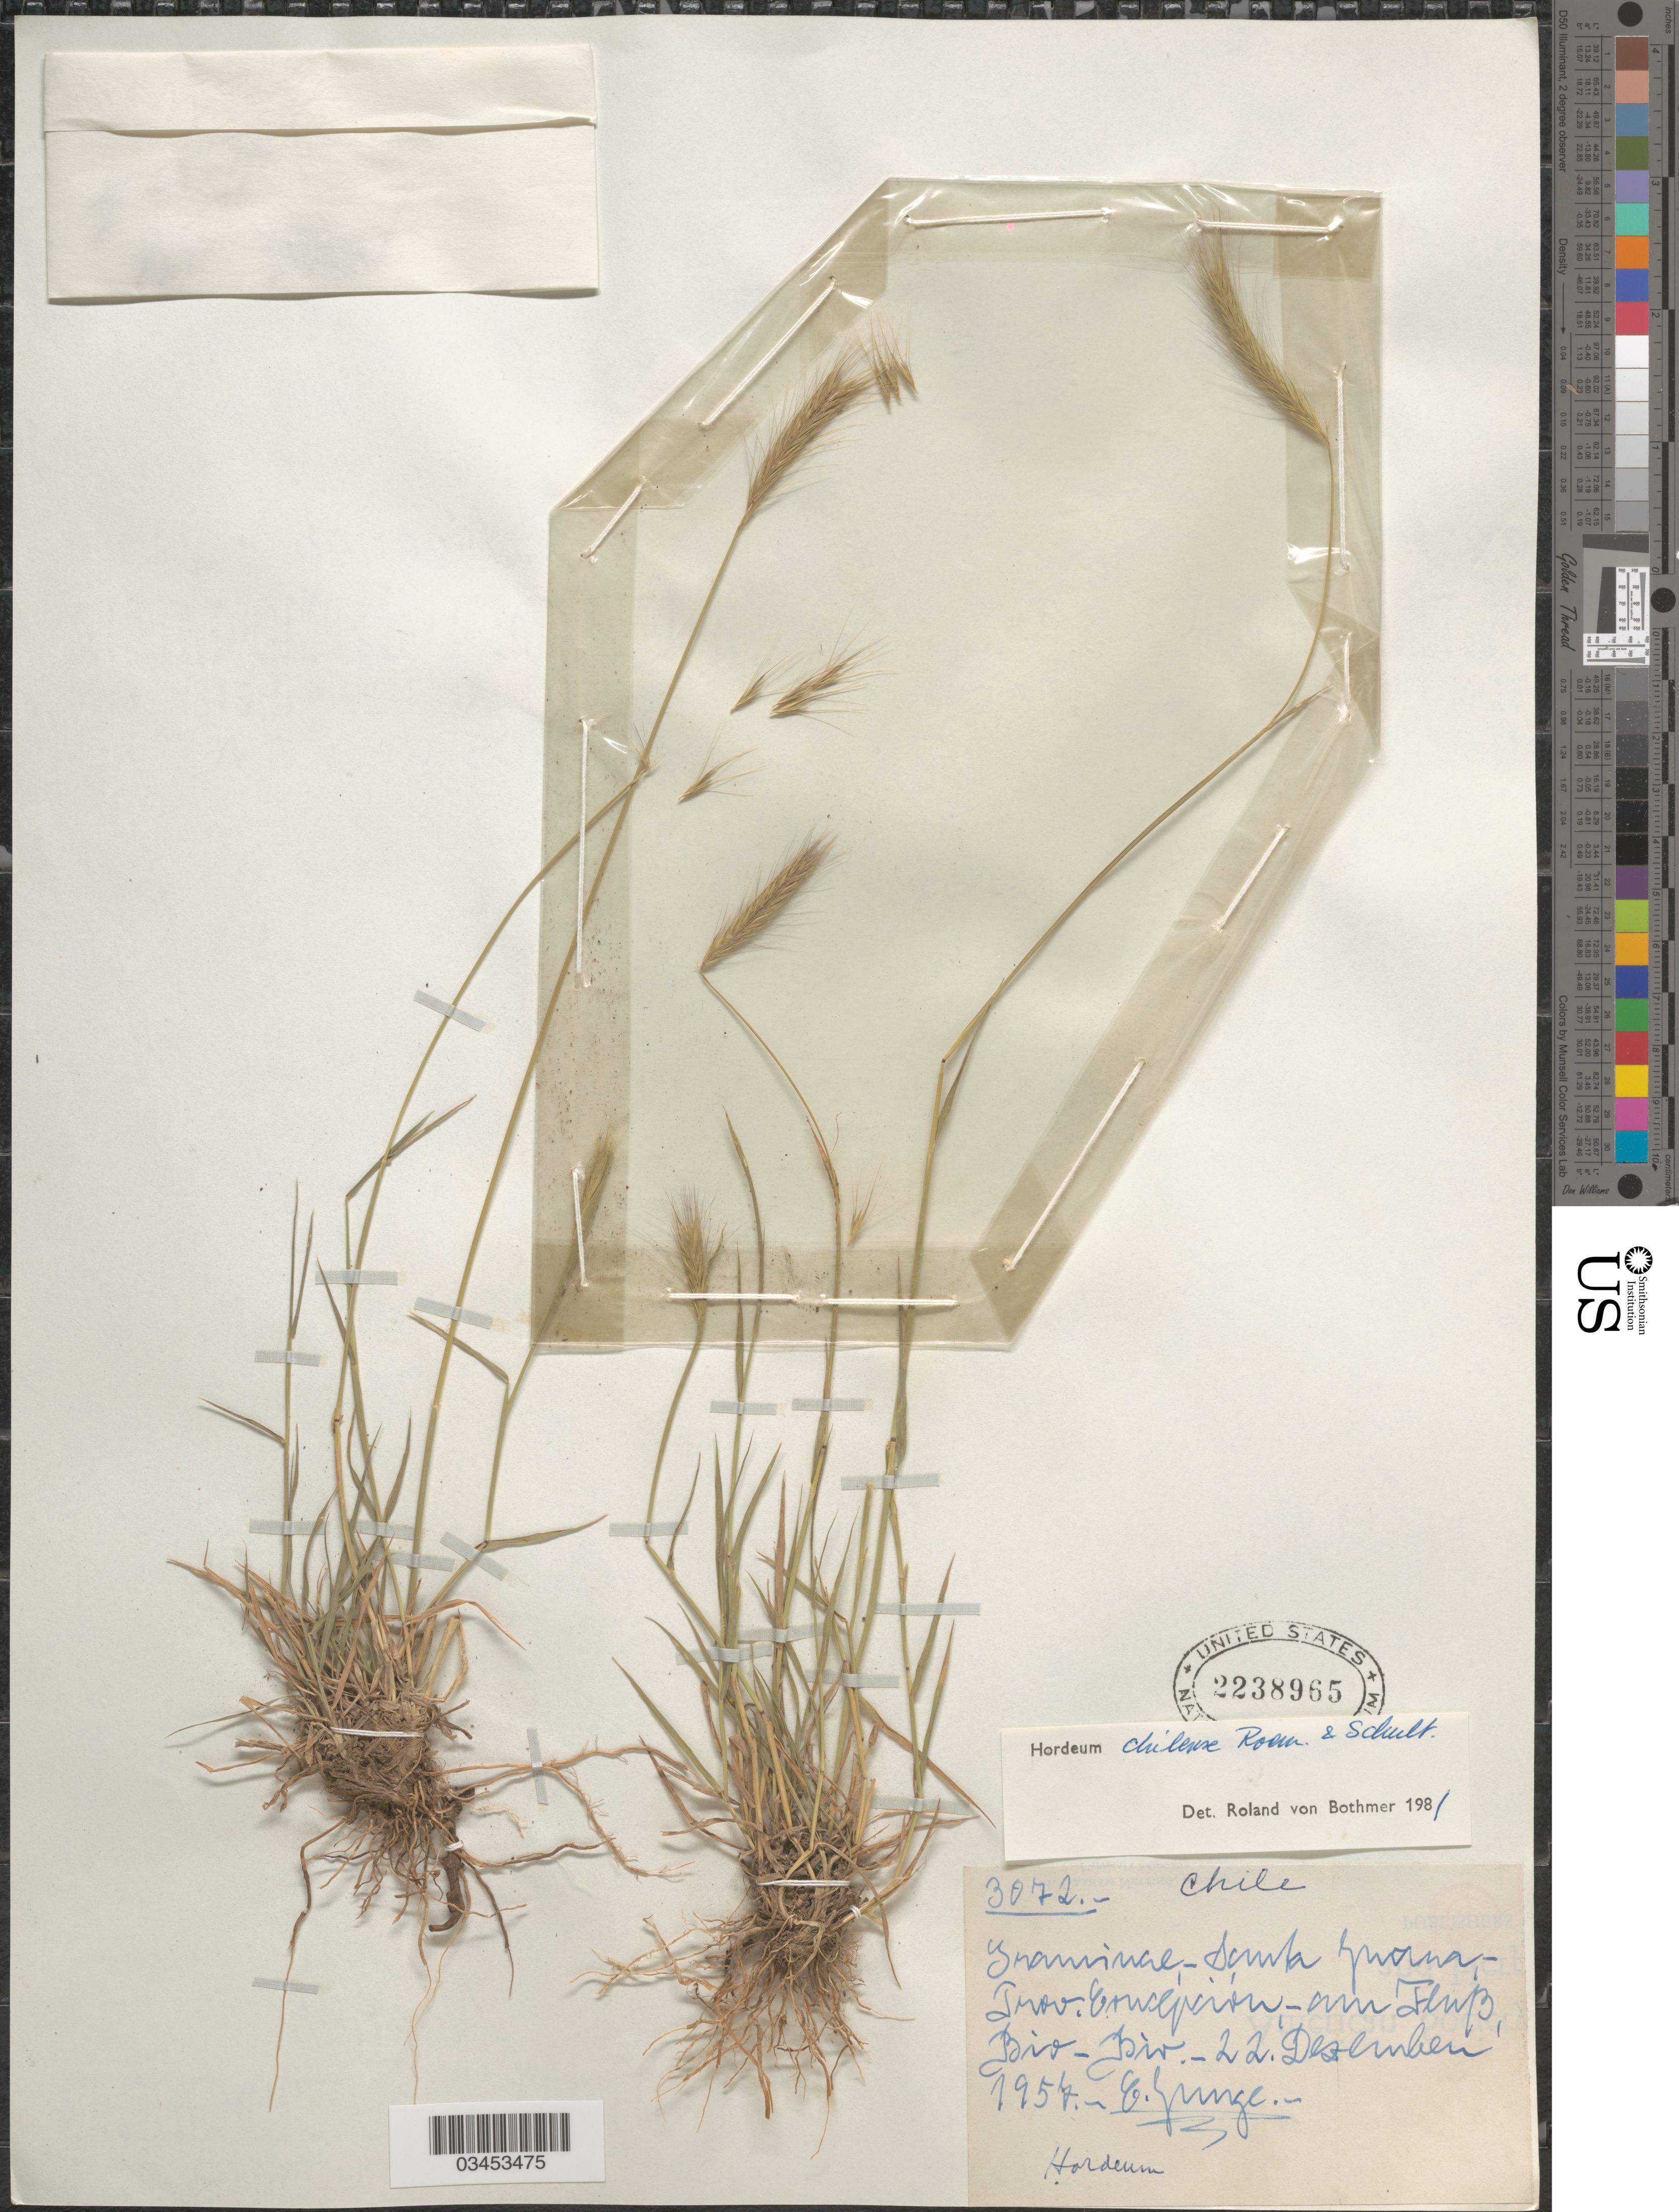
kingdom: Plantae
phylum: Tracheophyta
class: Liliopsida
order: Poales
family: Poaceae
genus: Hordeum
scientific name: Hordeum chilense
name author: Roem. & Schult.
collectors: E. Junge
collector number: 3072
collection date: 1957-12-22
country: Chile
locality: Santa Juana, Prov. Concepción - am Flusse Bio - Bio.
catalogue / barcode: US 2238965